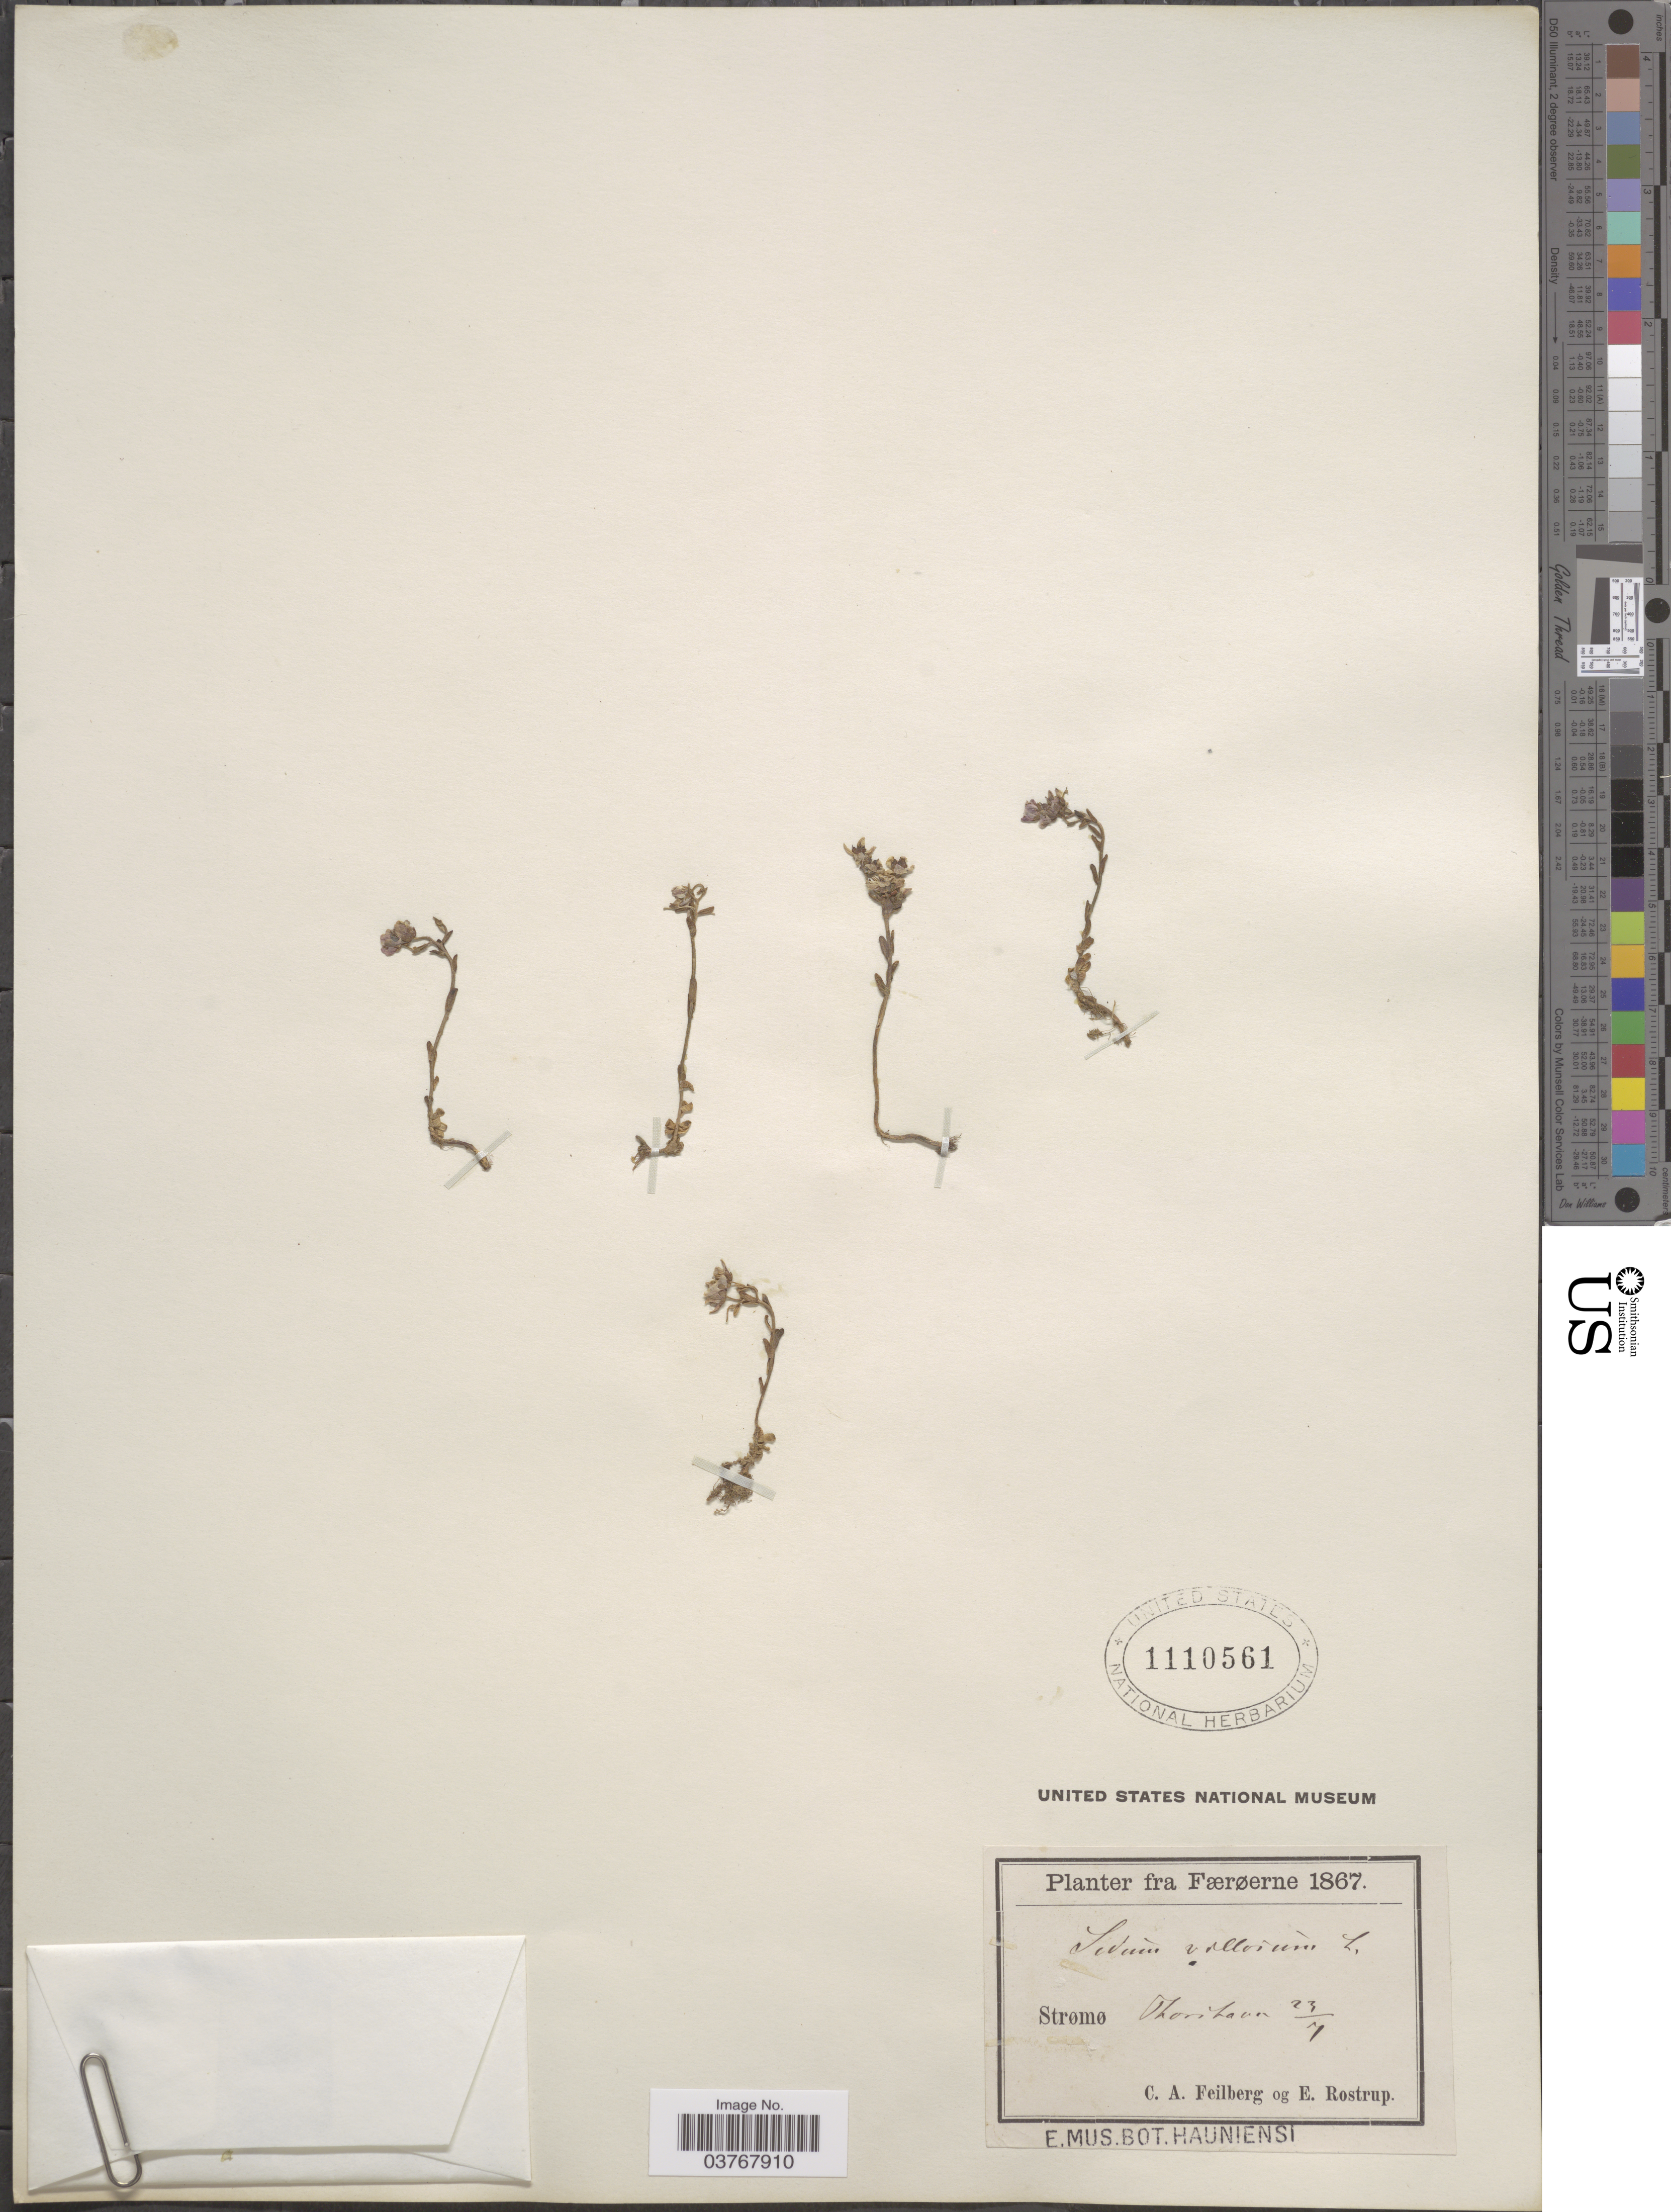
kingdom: Plantae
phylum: Tracheophyta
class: Magnoliopsida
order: Saxifragales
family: Crassulaceae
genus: Sedum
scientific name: Sedum villosum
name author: L.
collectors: C. Feilberg & E. Rostrup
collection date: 1867-07-23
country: Faroe Islands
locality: Færøerne. Strømo. thorihavn [interpreted].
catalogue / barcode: US 1110561